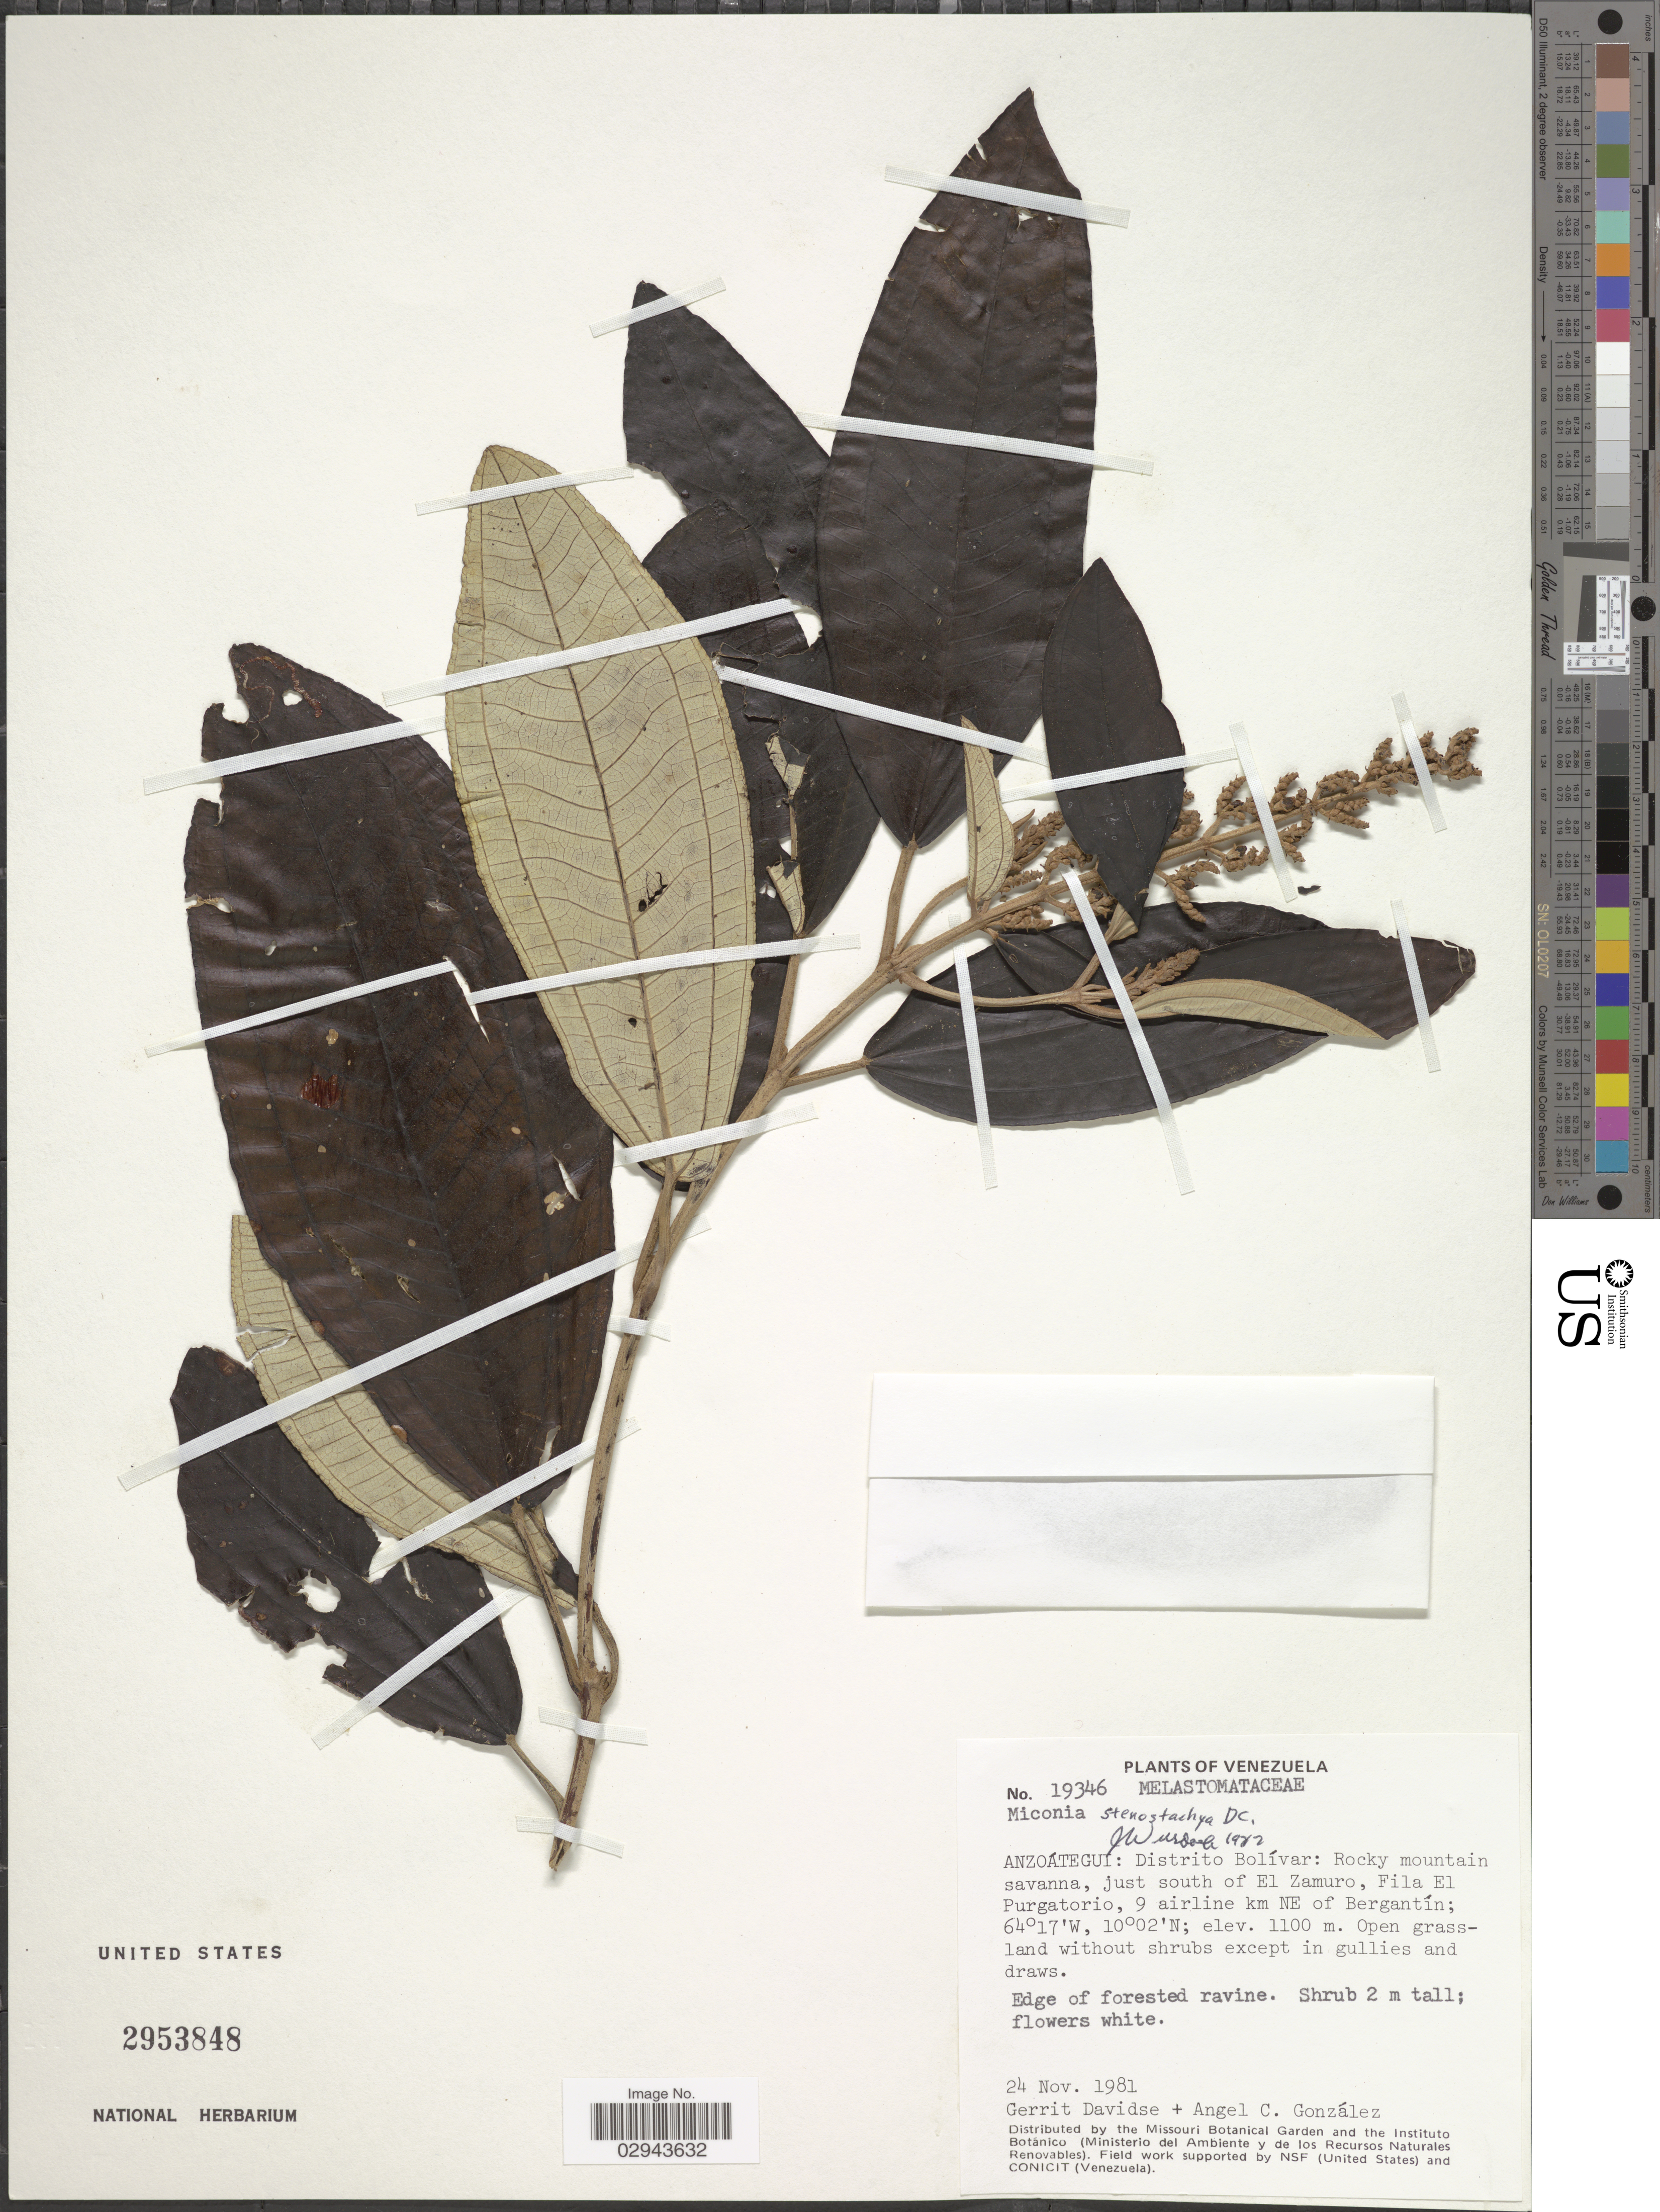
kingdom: Plantae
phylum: Tracheophyta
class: Magnoliopsida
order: Myrtales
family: Melastomataceae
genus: Miconia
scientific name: Miconia stenostachya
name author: DC.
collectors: G. Davidse & A. C. González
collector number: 19346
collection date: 1981-11-24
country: Venezuela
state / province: Anzoategui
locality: Distrito Bolívar: Rocky mountain savanna, just south of El Zamuro, Fila El Purgatorio, 9 airline km NE of Bergantín.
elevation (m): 1100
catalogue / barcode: US 2953848